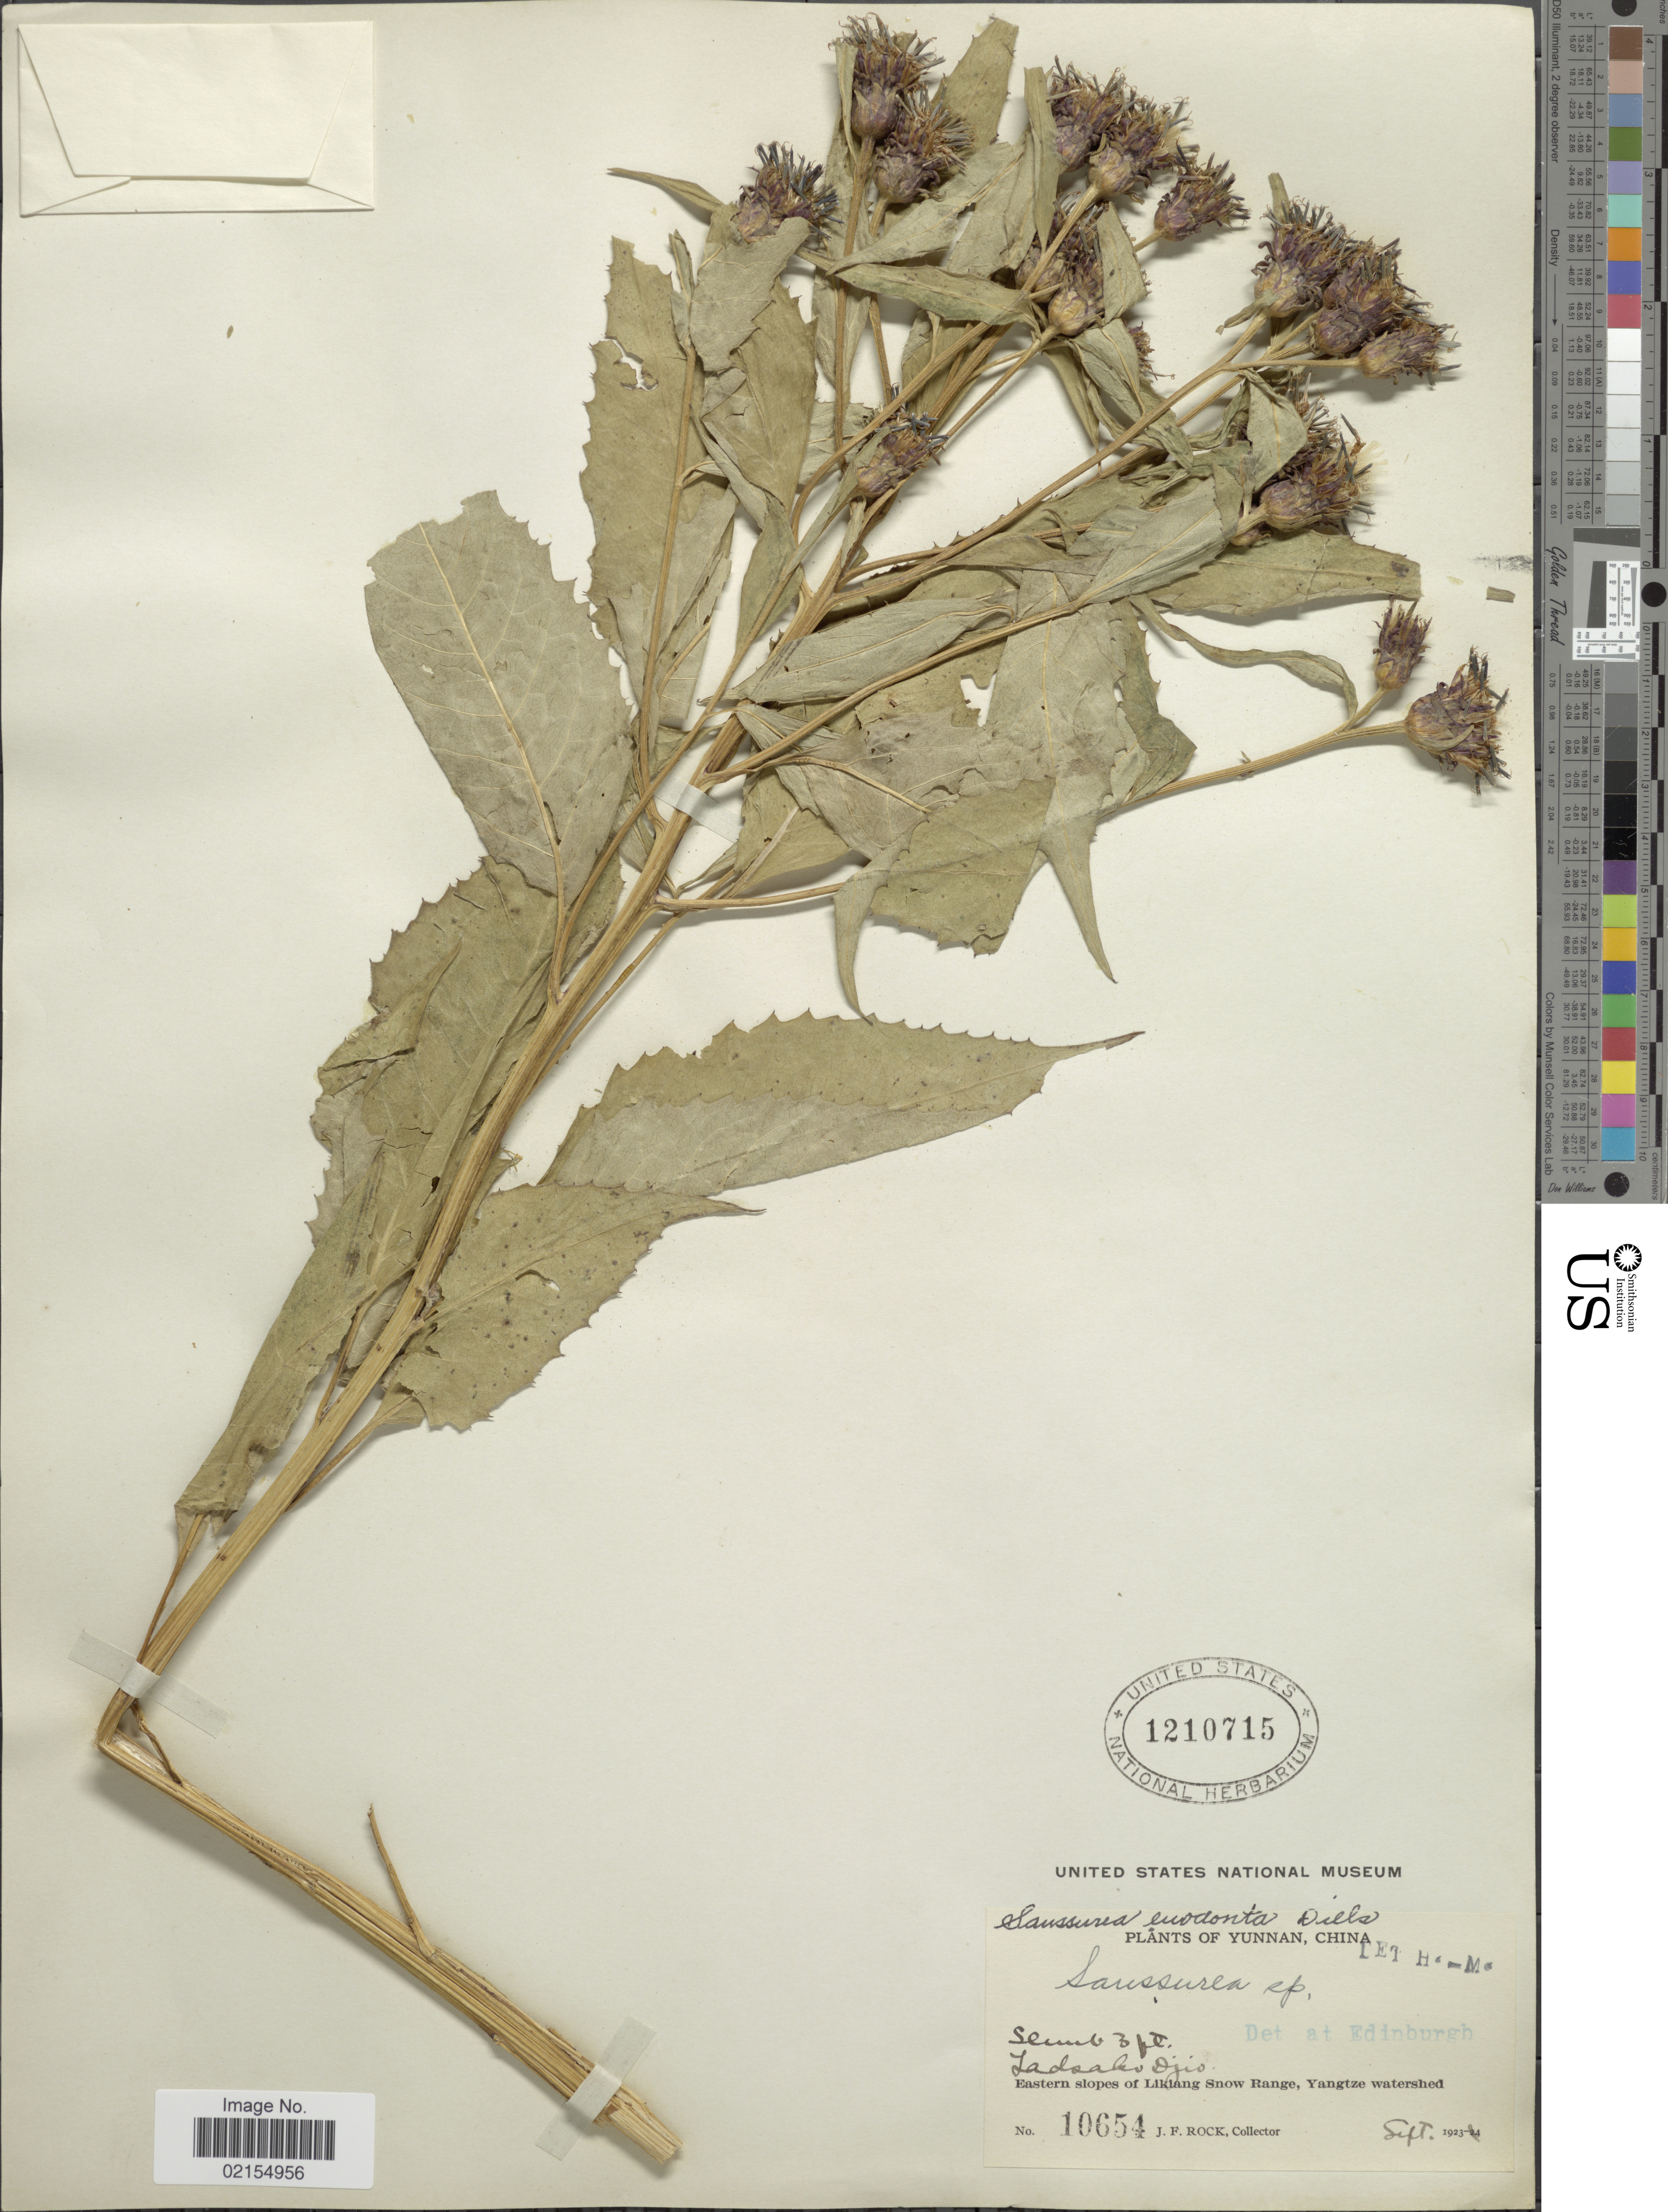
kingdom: Plantae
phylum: Tracheophyta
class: Magnoliopsida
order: Asterales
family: Asteraceae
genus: Saussurea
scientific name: Saussurea euodonta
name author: Diels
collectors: J. Rock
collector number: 10654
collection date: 1923-09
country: China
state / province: Yunnan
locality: Yunnan, China, Ladsako Djio, Eastern slopes of Likiang Snow Range, Yangtze watershed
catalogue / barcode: US 1210715